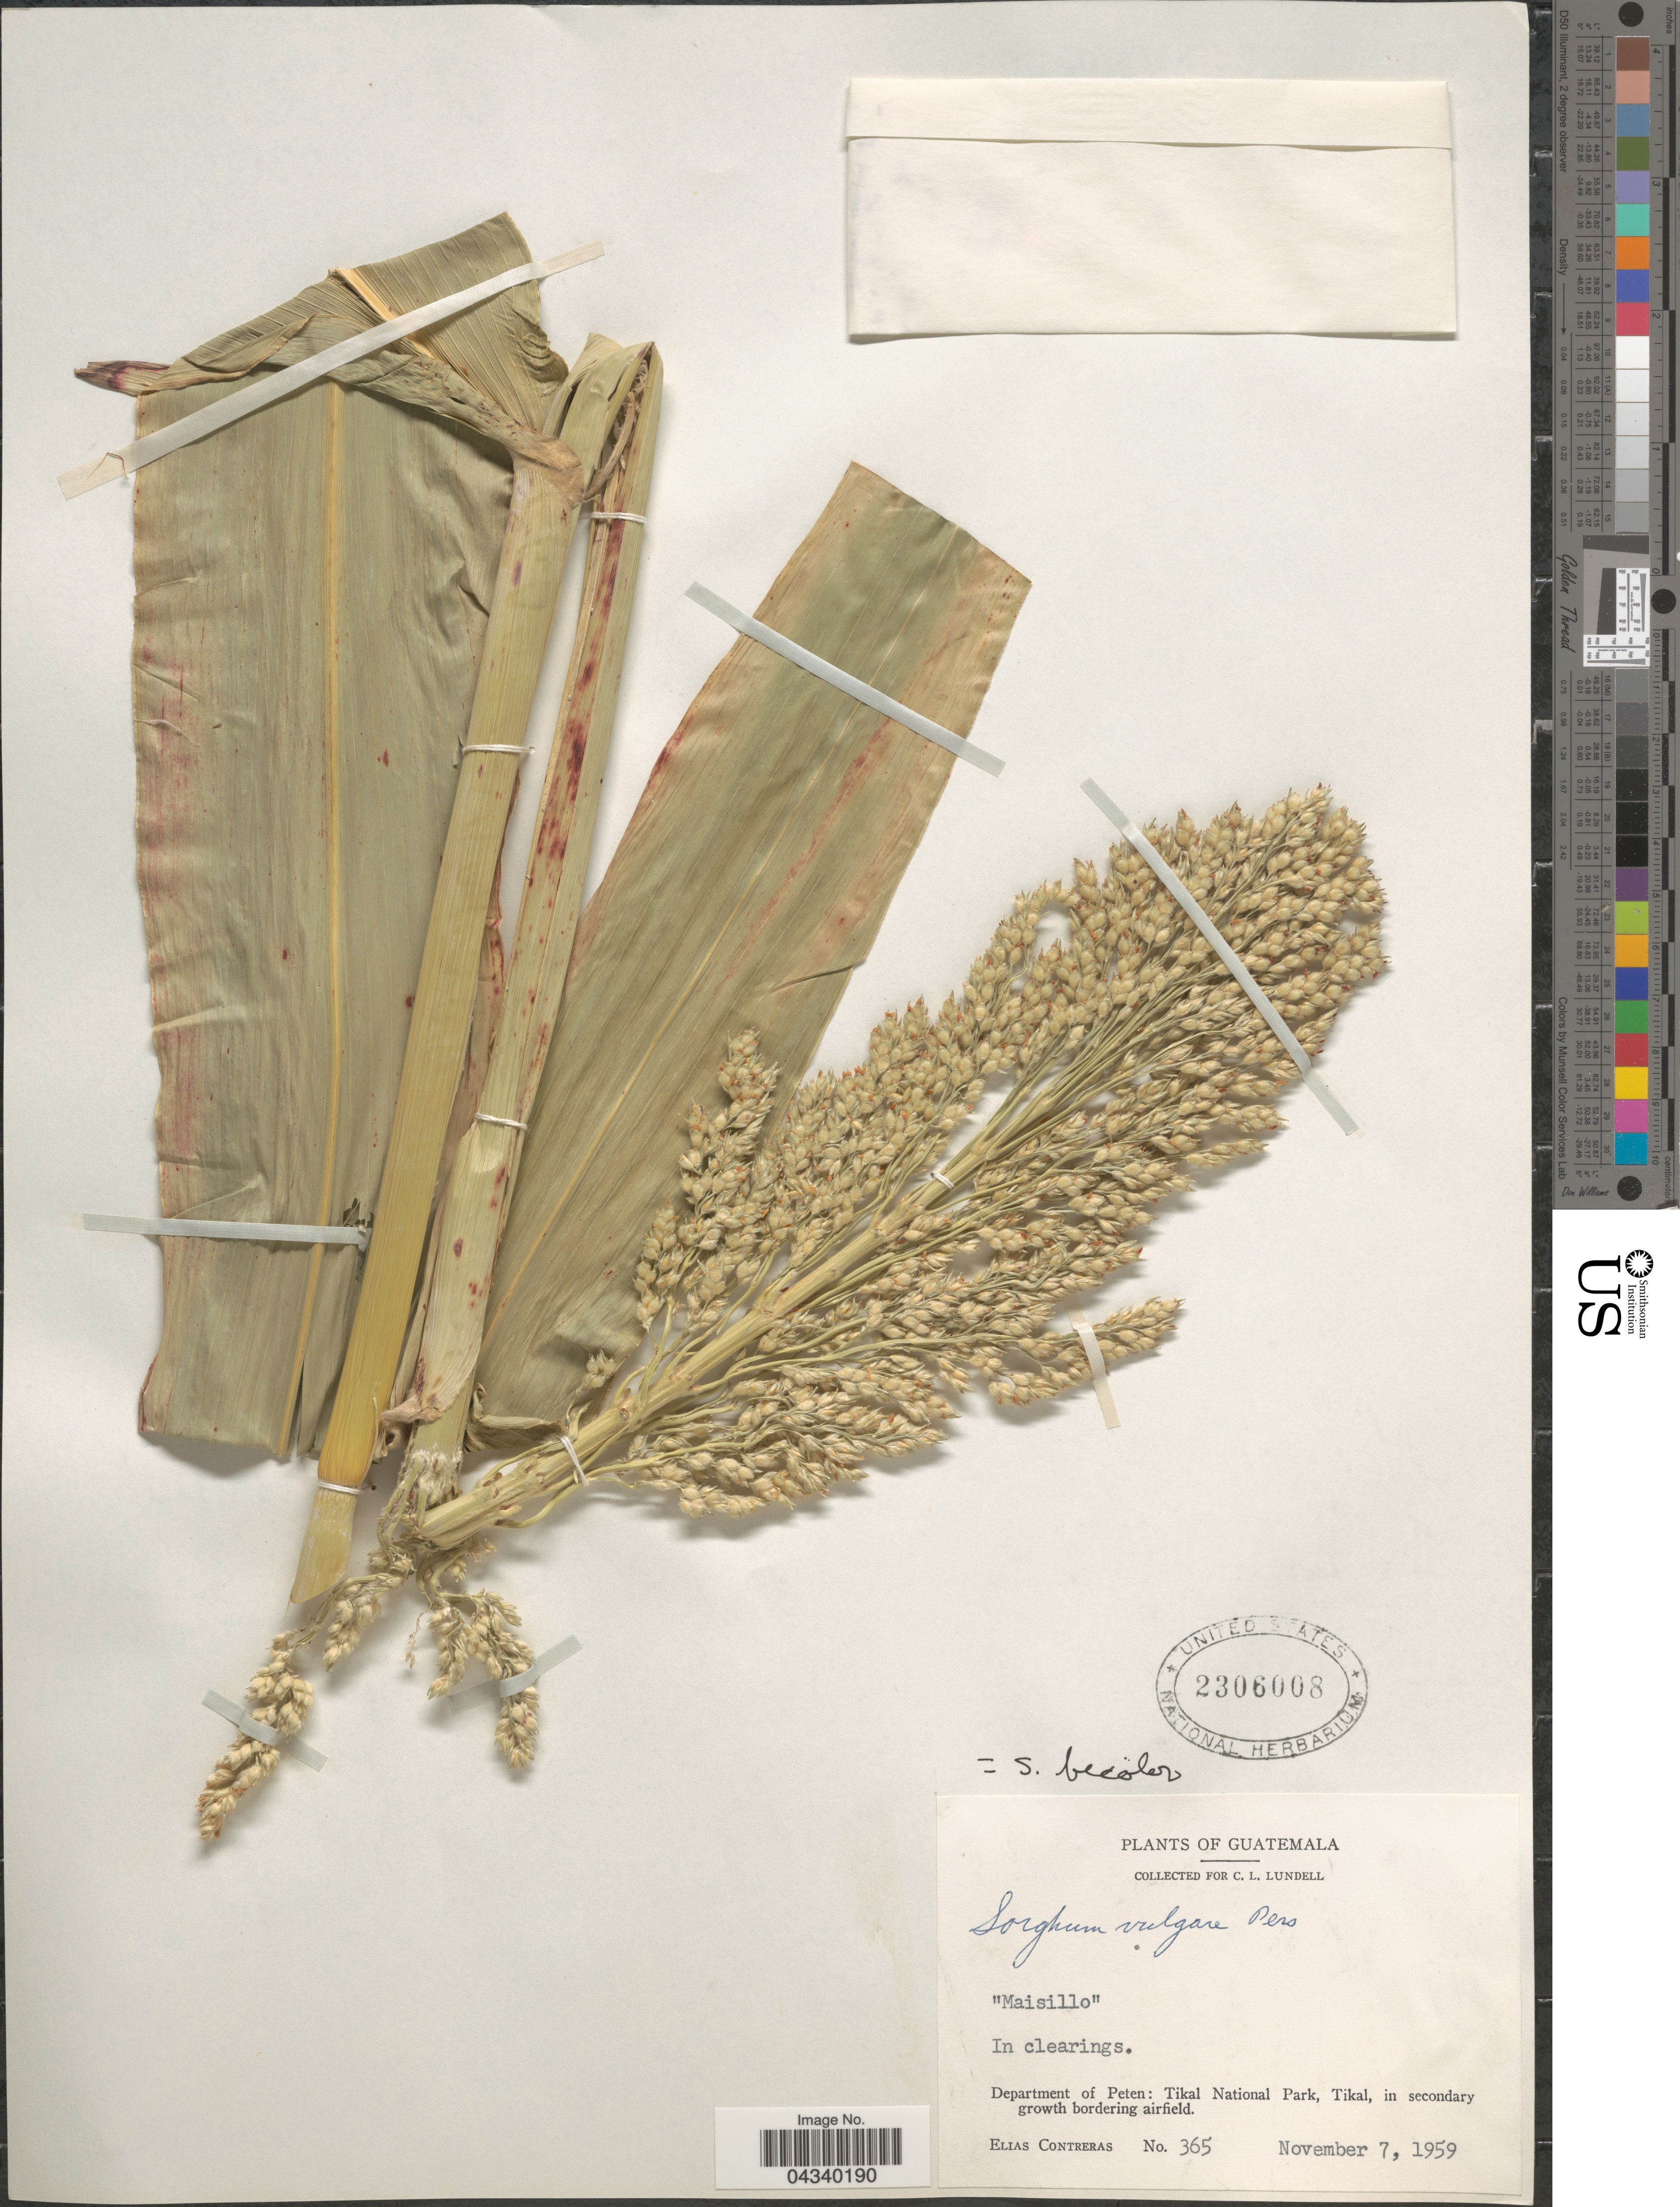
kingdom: Plantae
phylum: Tracheophyta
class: Liliopsida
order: Poales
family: Poaceae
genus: Sorghum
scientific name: Sorghum bicolor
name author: (L.) Moench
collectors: E. Contreras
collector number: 365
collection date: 1959-11-07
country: Guatemala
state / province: El Peten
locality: Department of Peten: Tikal National Park, Tikal, in secondary growth bordering airfield.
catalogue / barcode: US 2306008